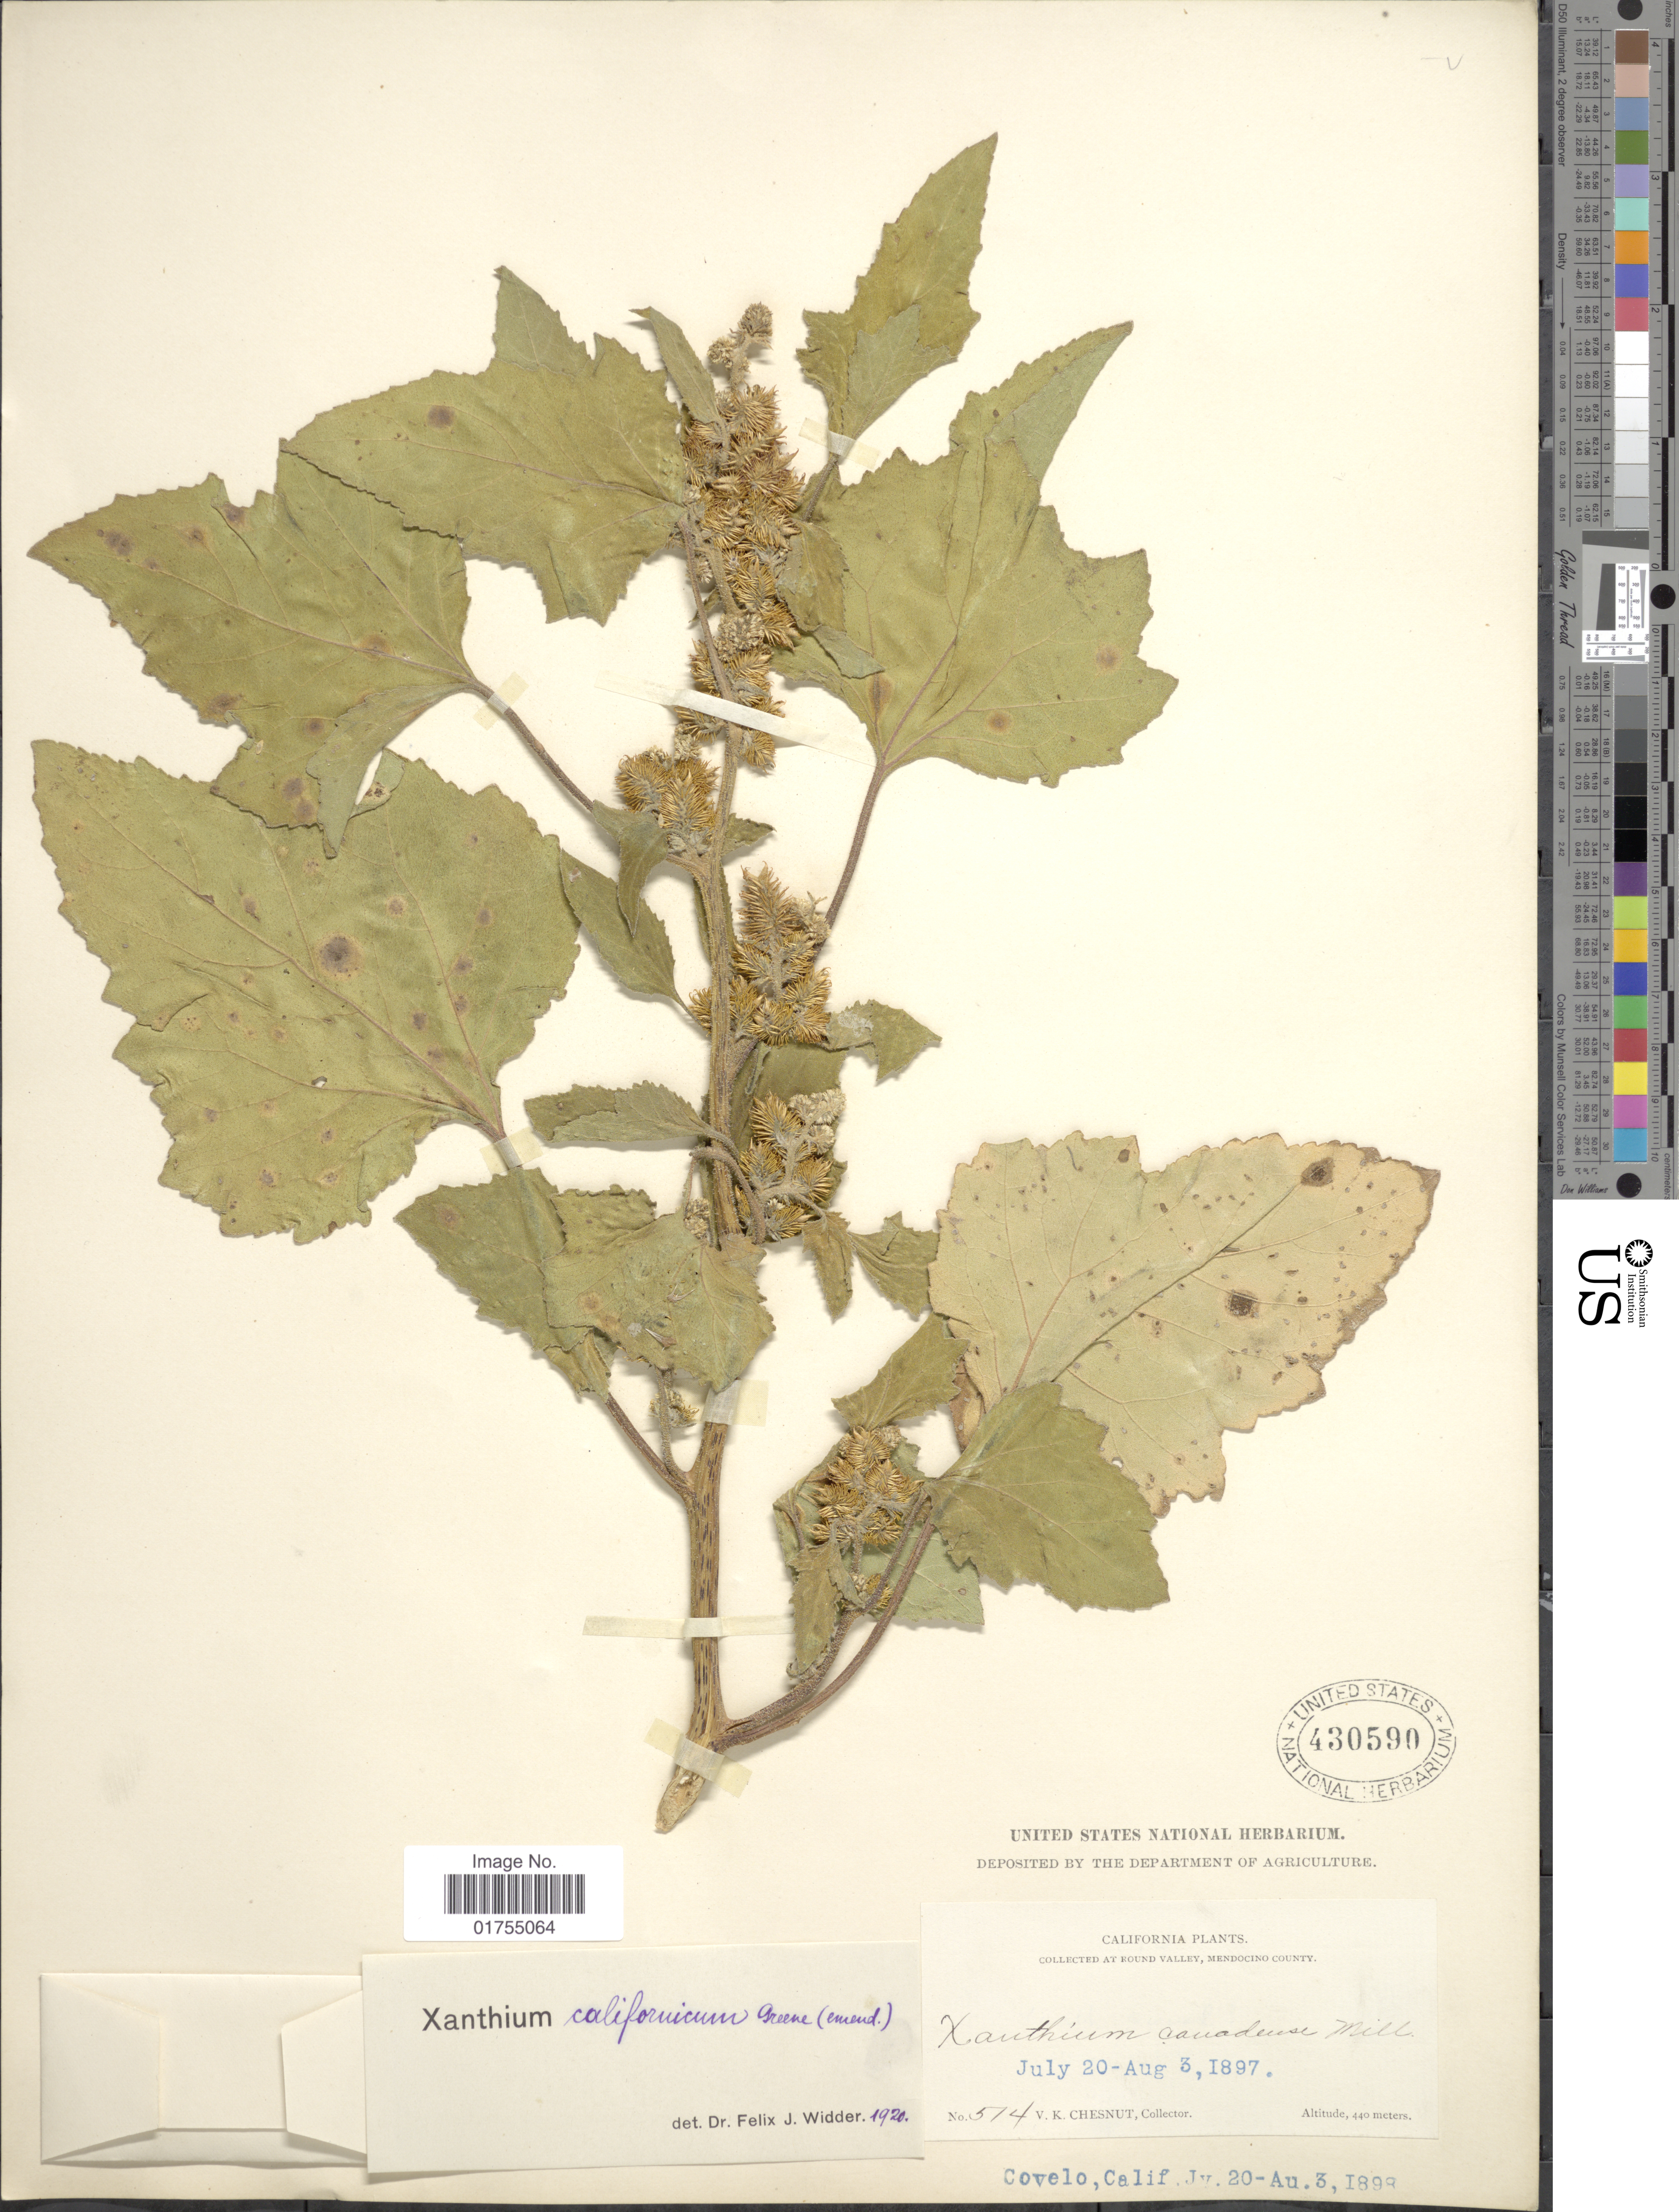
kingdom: Plantae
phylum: Tracheophyta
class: Magnoliopsida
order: Asterales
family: Asteraceae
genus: Xanthium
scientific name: Xanthium californicum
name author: Greene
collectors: V. K. Chesnut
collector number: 514*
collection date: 1897-07-20/1897-08-03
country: United States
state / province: California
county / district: Mendocino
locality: Round Valley, Mendocino County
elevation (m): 440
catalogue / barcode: US 430590